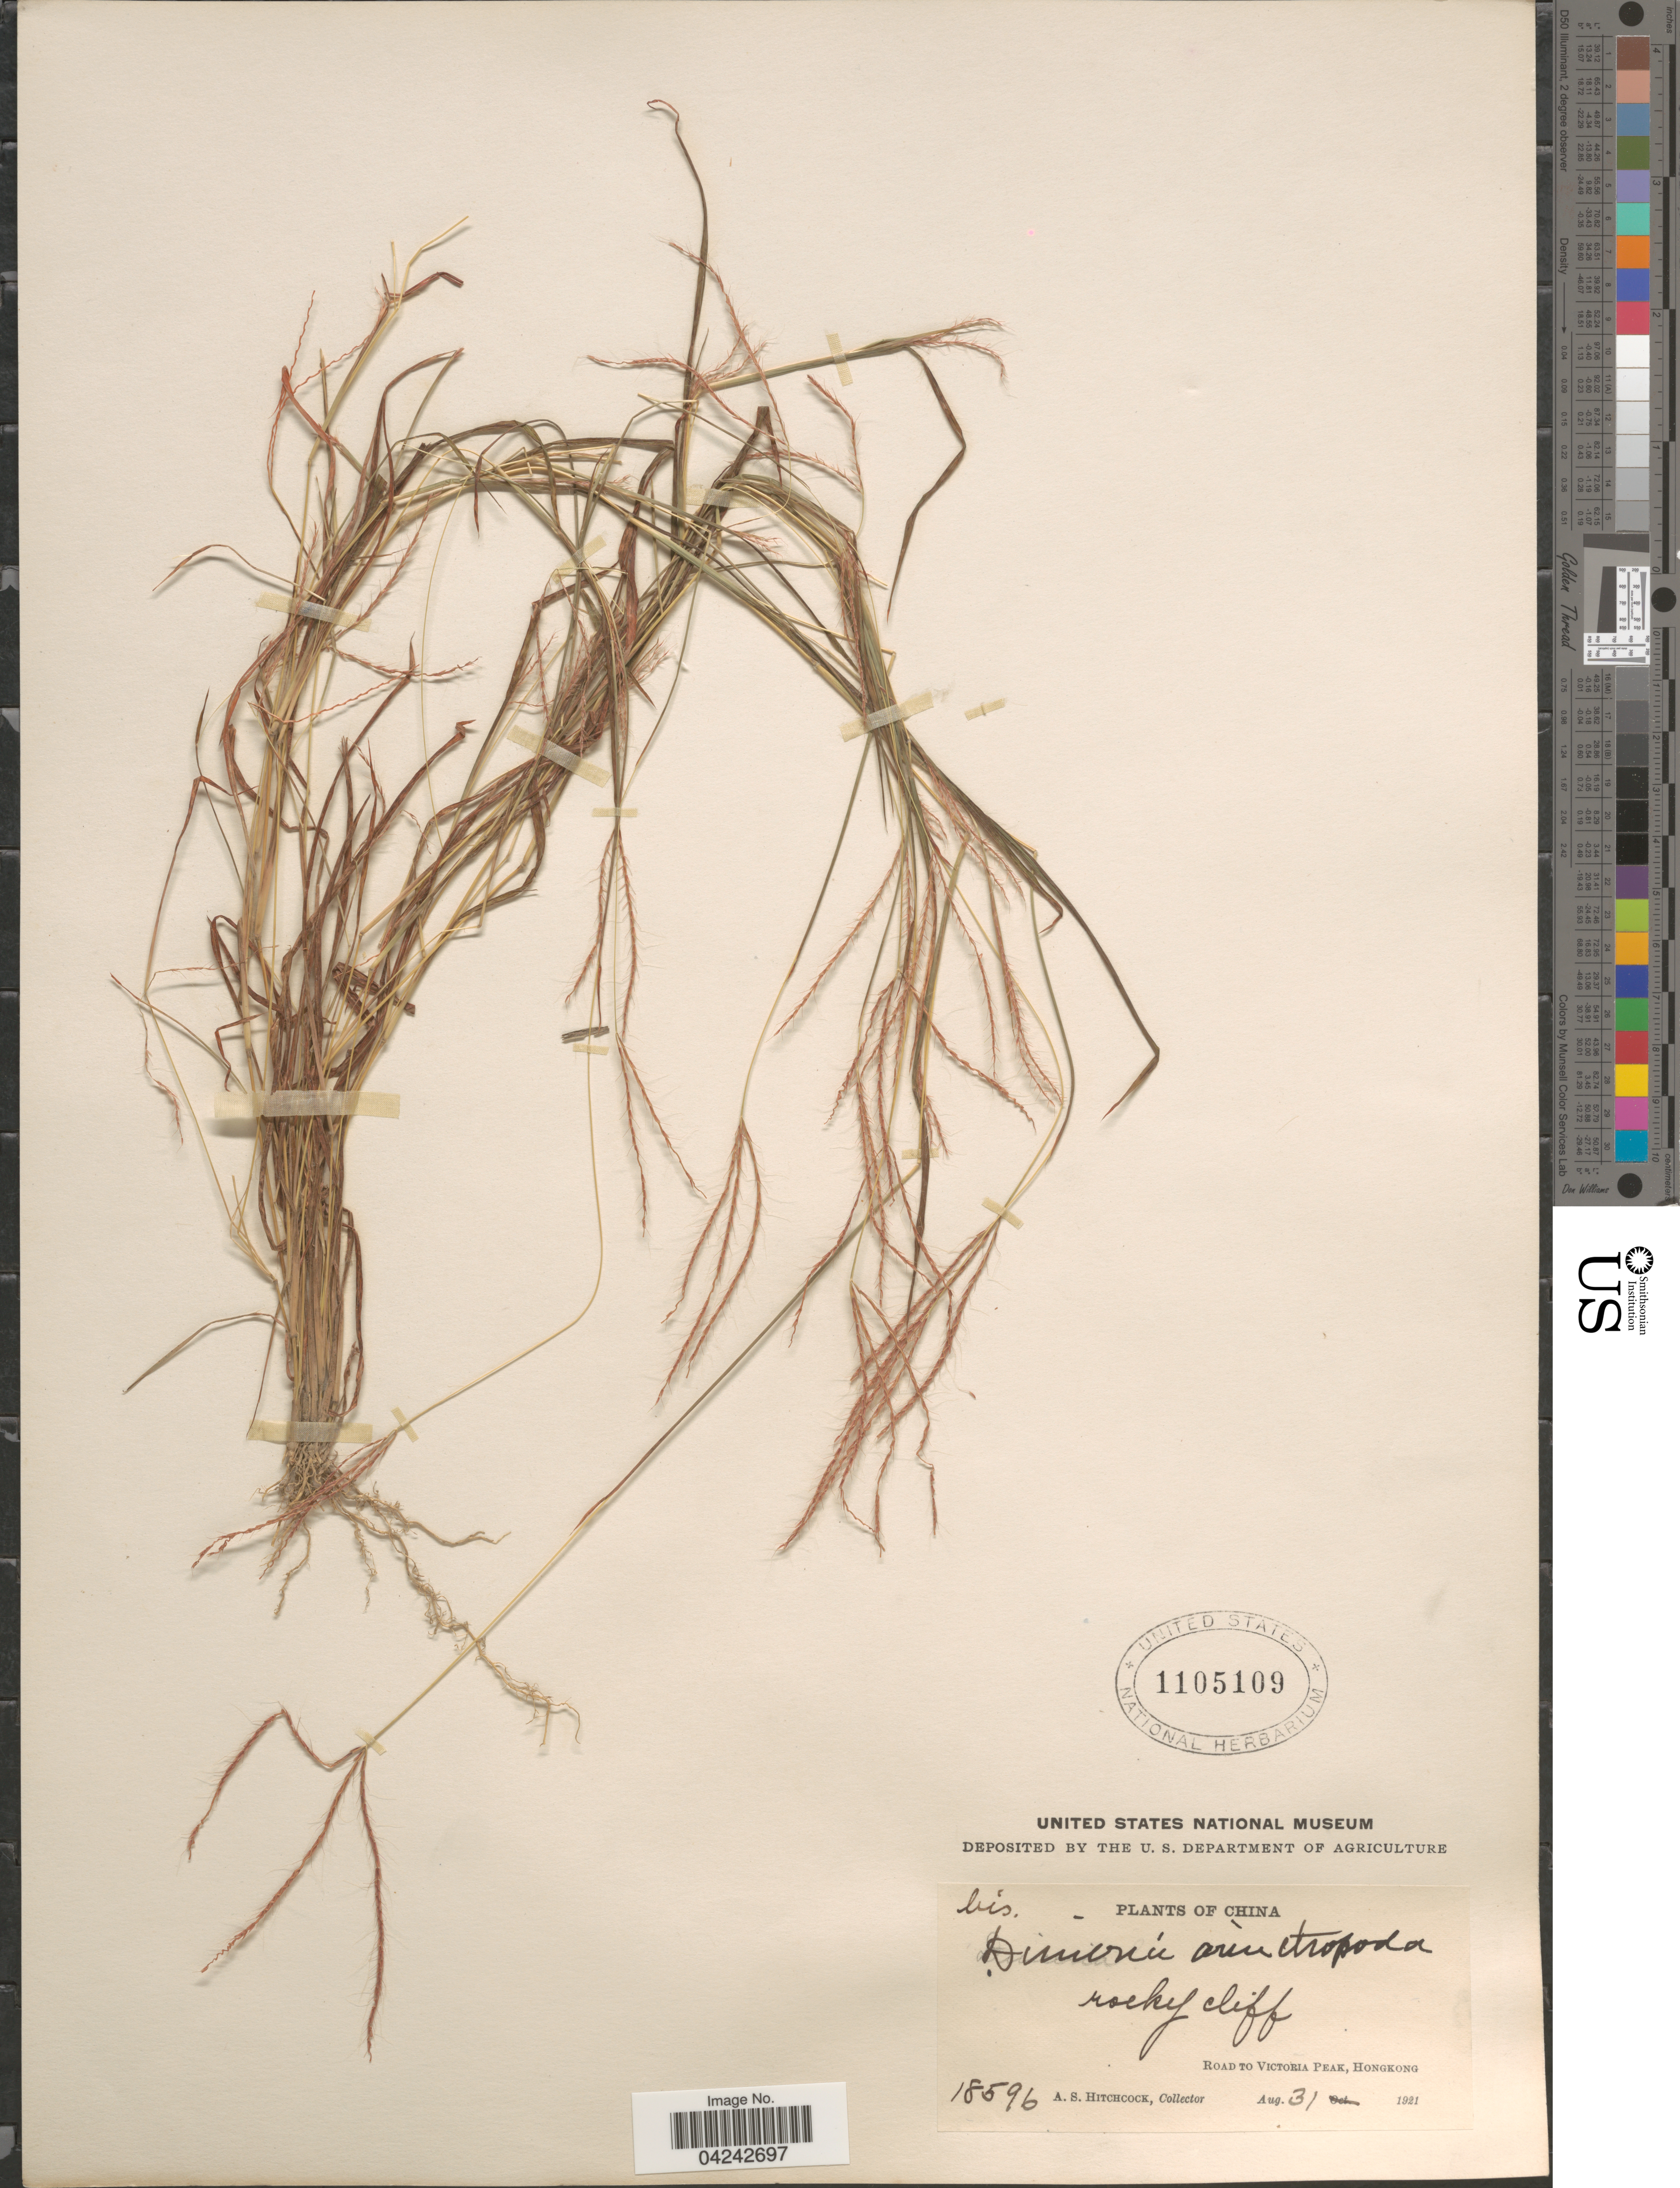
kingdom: Plantae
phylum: Tracheophyta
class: Liliopsida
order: Poales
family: Poaceae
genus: Dimeria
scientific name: Dimeria ornithopoda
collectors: A. S. Hitchcock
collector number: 18596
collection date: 1921-08-31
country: China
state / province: Hong Kong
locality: Road to Victoria Peak, Hongkong.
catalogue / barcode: US 1105109